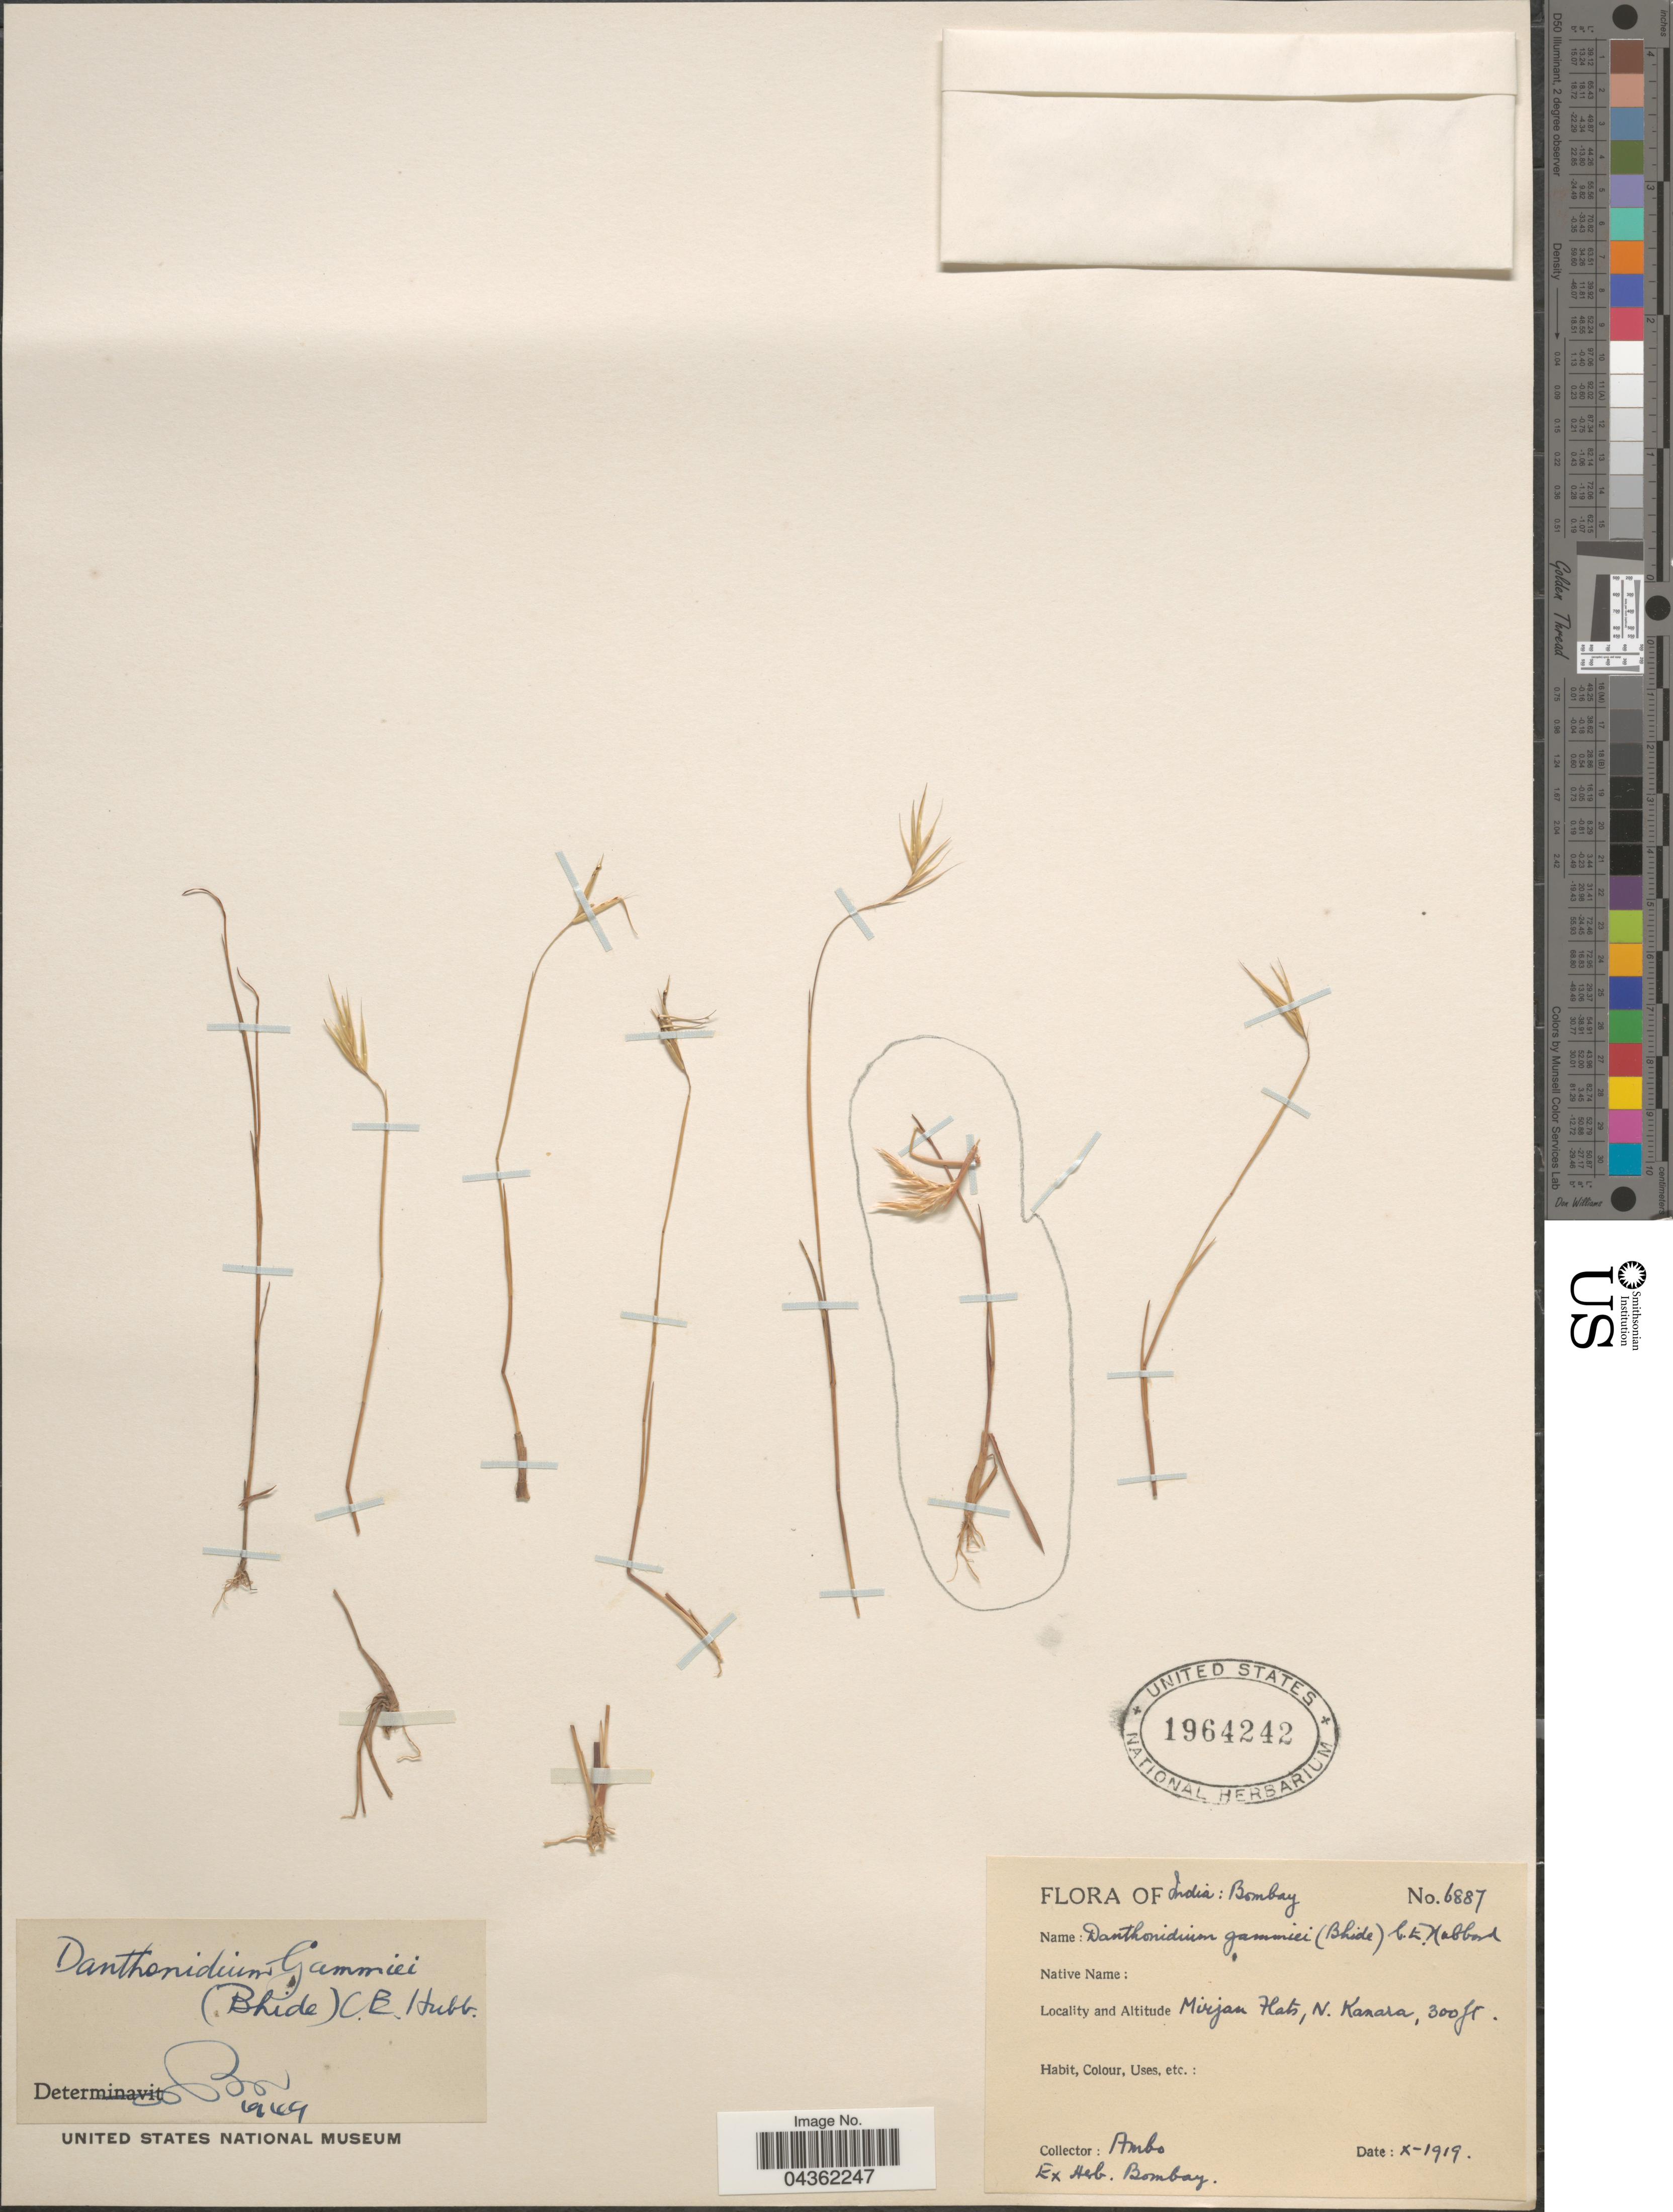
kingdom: Plantae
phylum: Tracheophyta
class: Liliopsida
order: Poales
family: Poaceae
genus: Danthonidium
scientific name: Danthonidium gammiei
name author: (Bhide) C. E. Hubb.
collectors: Ambo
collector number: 6887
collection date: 1919-10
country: India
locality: Bombay. Mirjam Flats, N. Kanara.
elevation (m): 91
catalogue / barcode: US 1964242